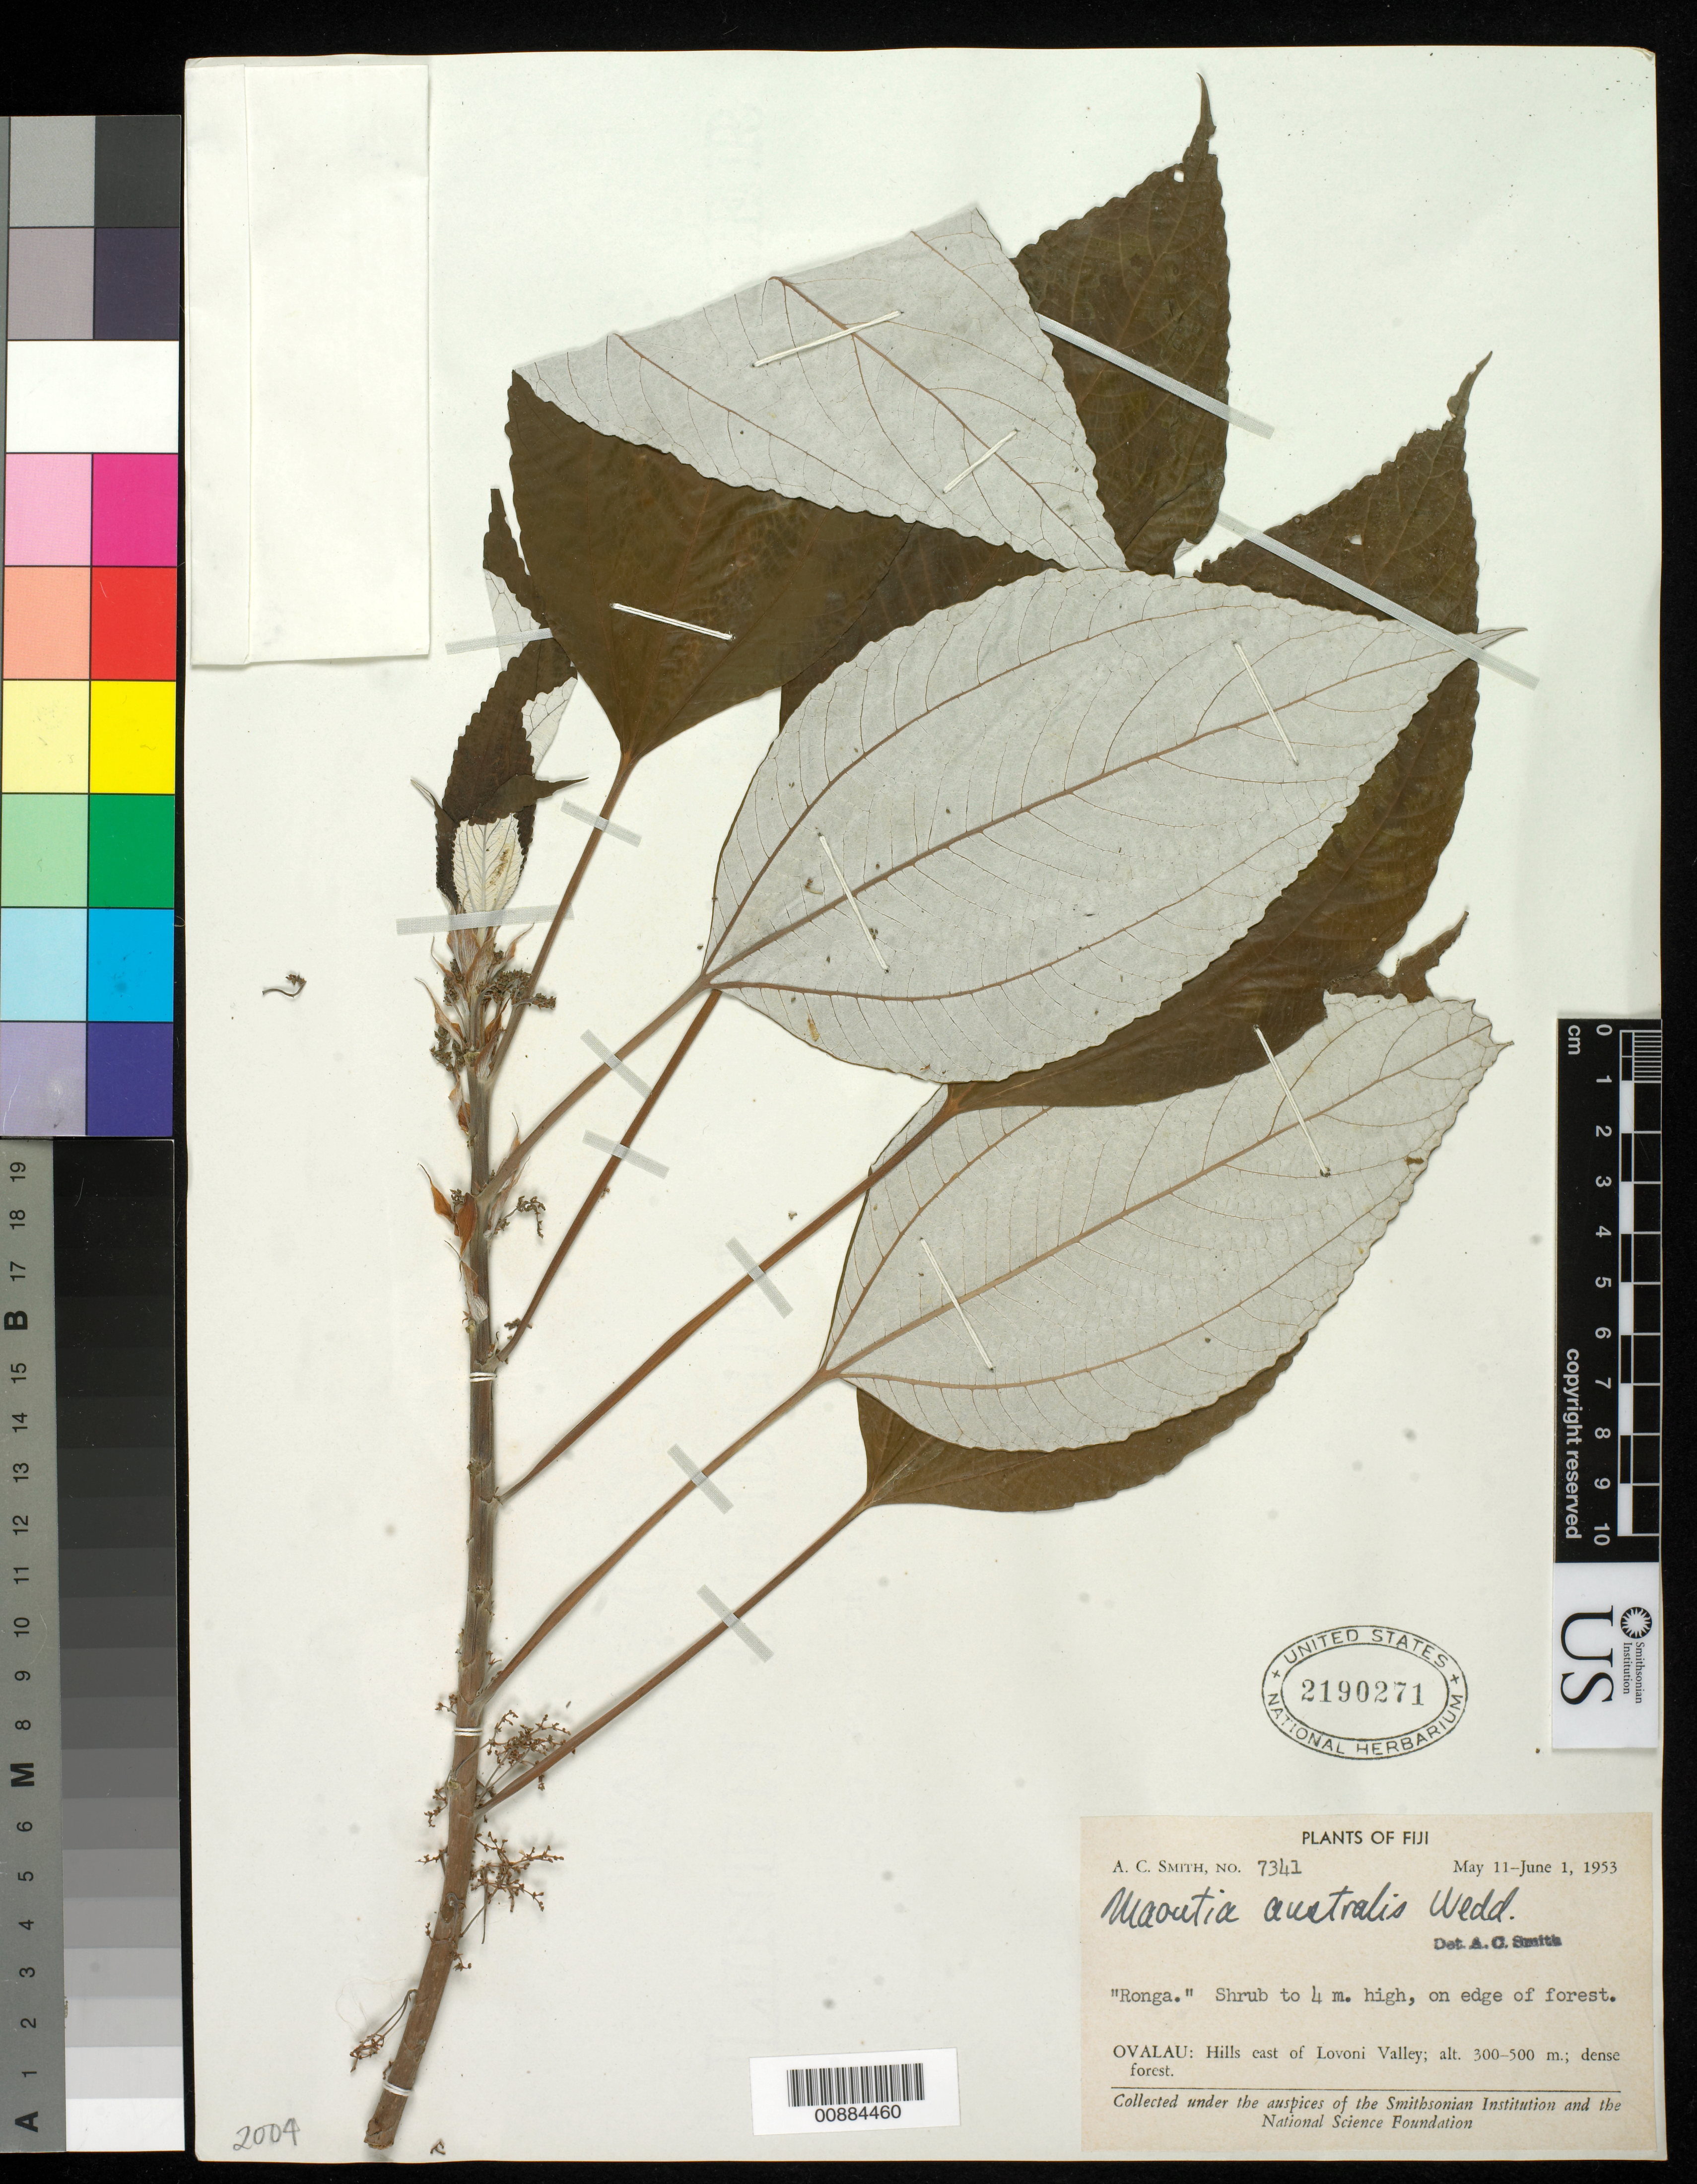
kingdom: Plantae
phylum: Tracheophyta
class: Magnoliopsida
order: Rosales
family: Urticaceae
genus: Maoutia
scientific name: Maoutia australis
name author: Wedd.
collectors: C. A. Smith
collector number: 7341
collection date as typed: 11 May 1953 to 01 Jun 1953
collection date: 1953-05-11/1953-06-01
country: Fiji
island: Ovalau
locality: Hills east of Lovoni Valley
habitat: dense forest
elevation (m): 300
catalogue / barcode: US 2190271